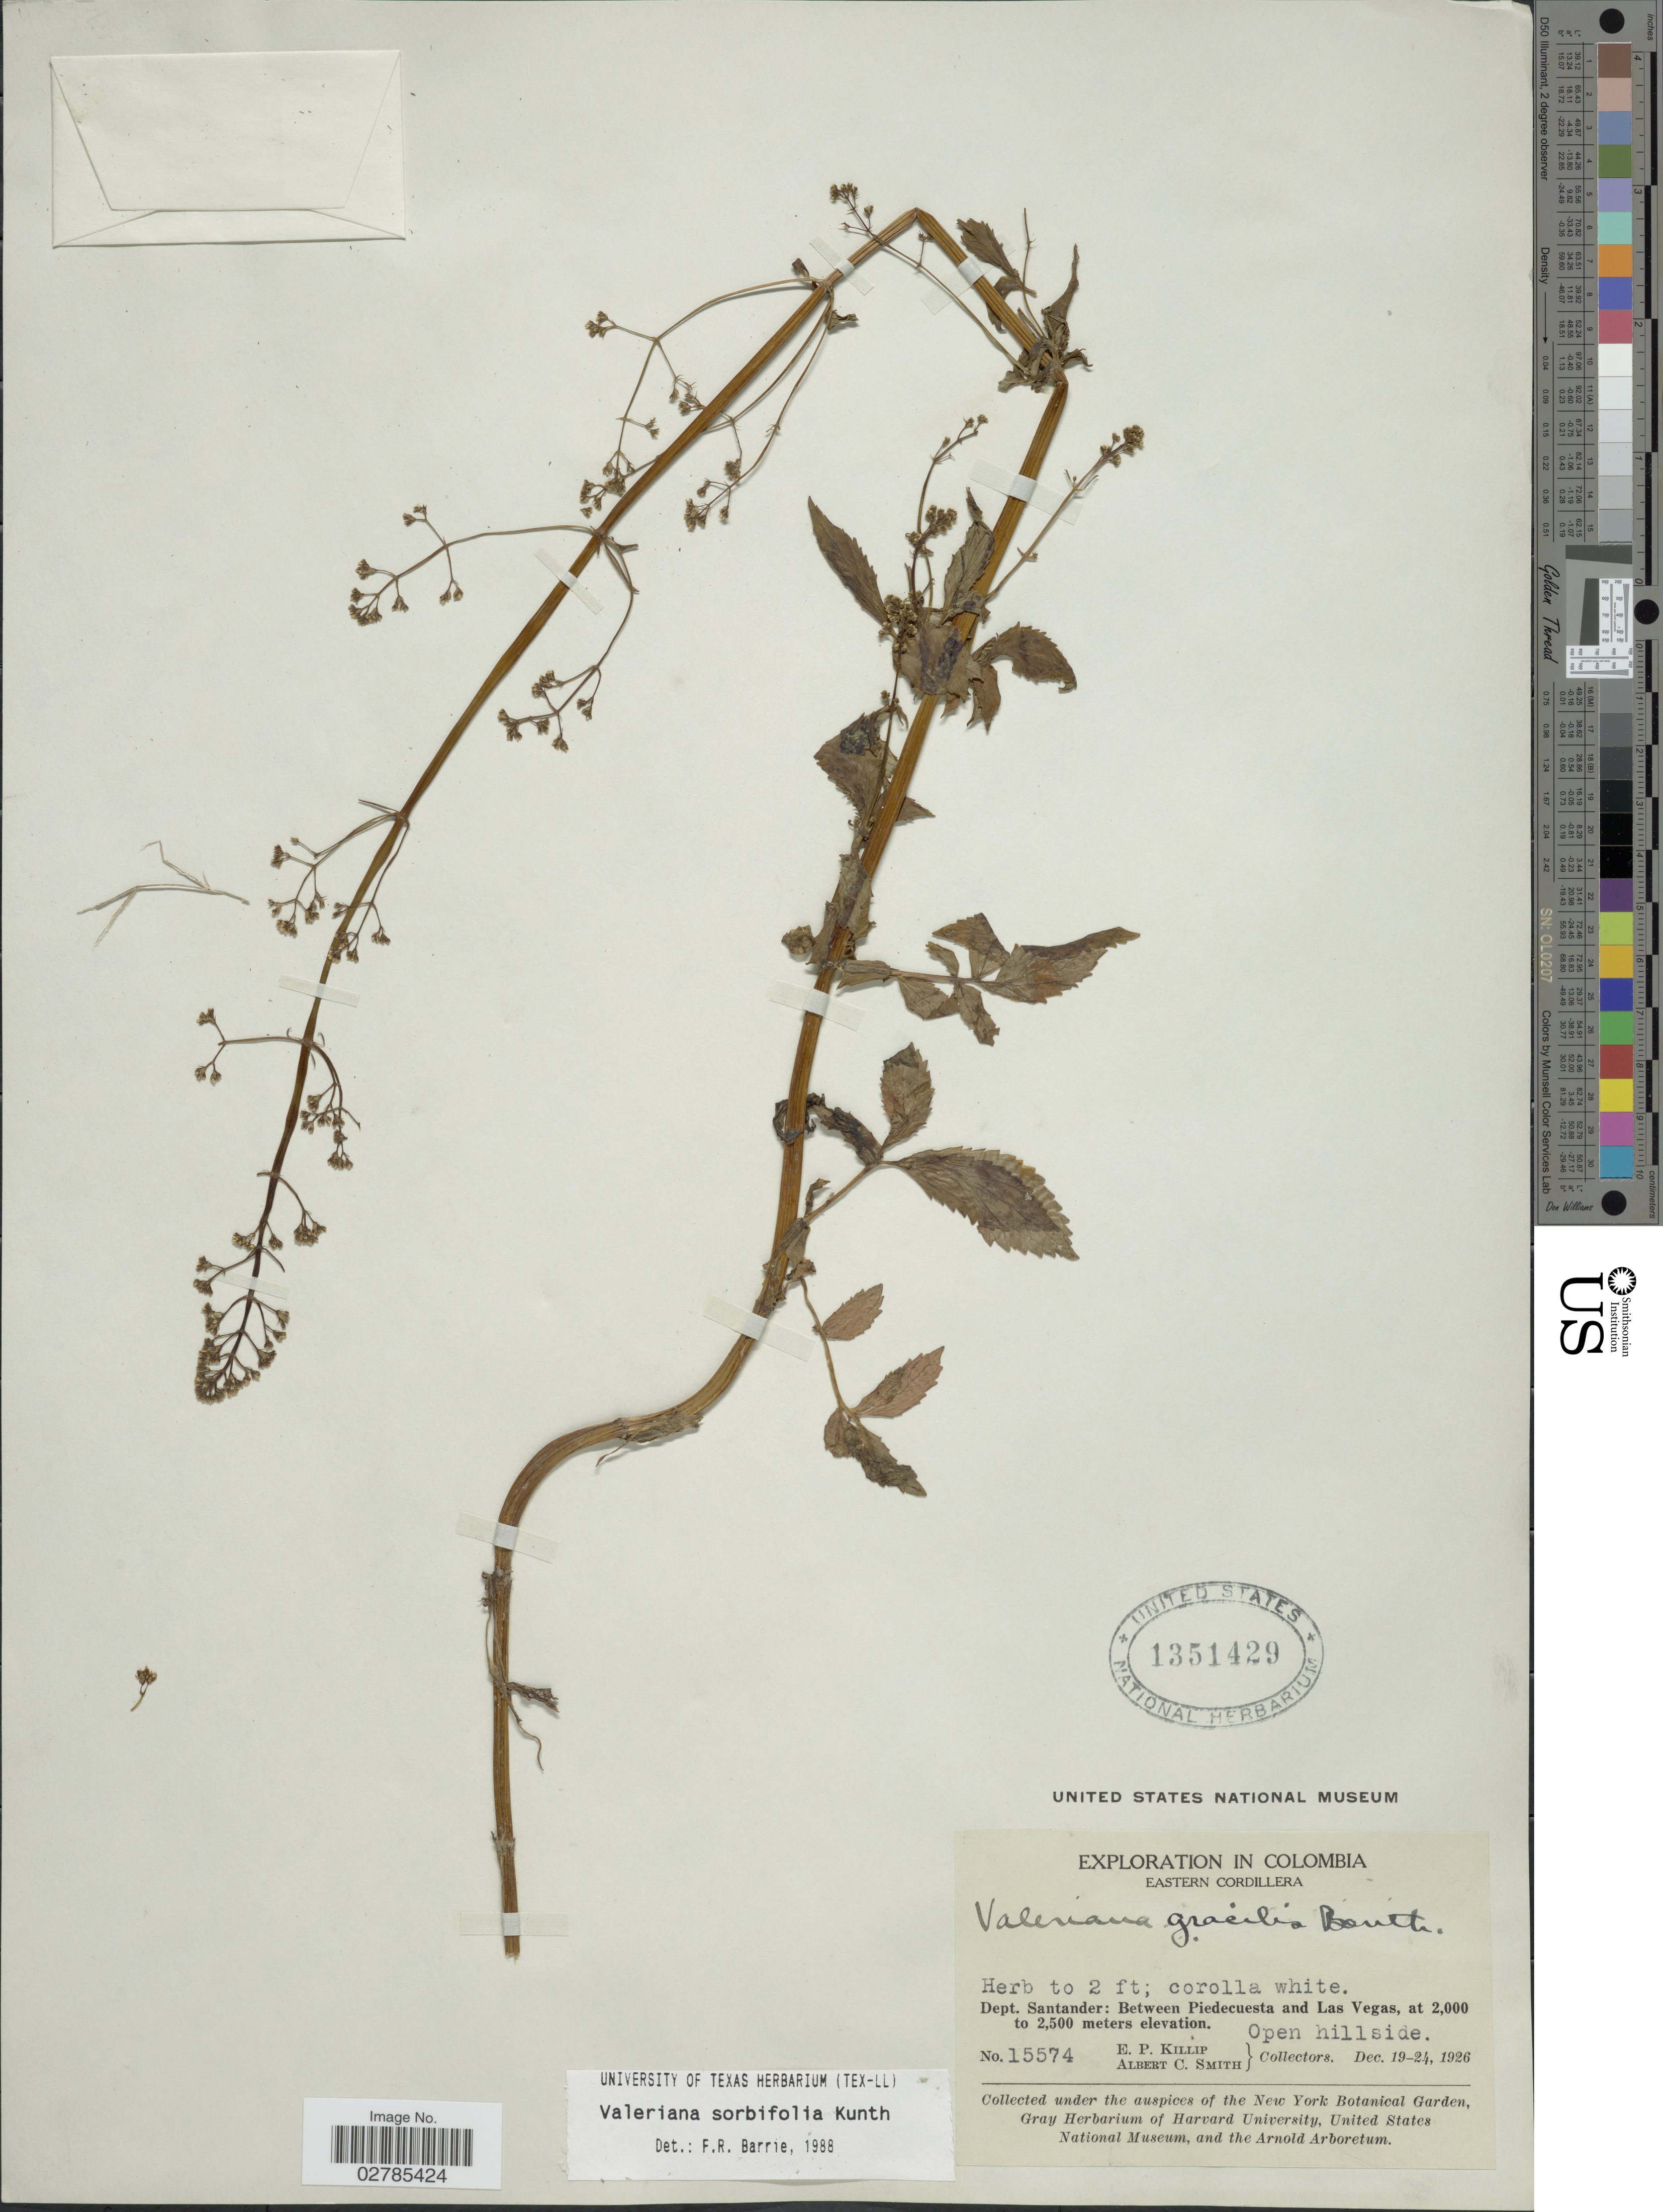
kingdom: Plantae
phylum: Tracheophyta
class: Magnoliopsida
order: Dipsacales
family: Caprifoliaceae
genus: Valeriana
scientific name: Valeriana sorbifolia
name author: Kunth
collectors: E. P. Killip & A. C. Smith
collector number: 15574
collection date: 1926-12-19/1926-12-24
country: Colombia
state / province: Santander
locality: Eastern Cordillera. Dept. Santander: Between Piedecuesta and Las Vegas.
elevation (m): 2000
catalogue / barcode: US 1351429